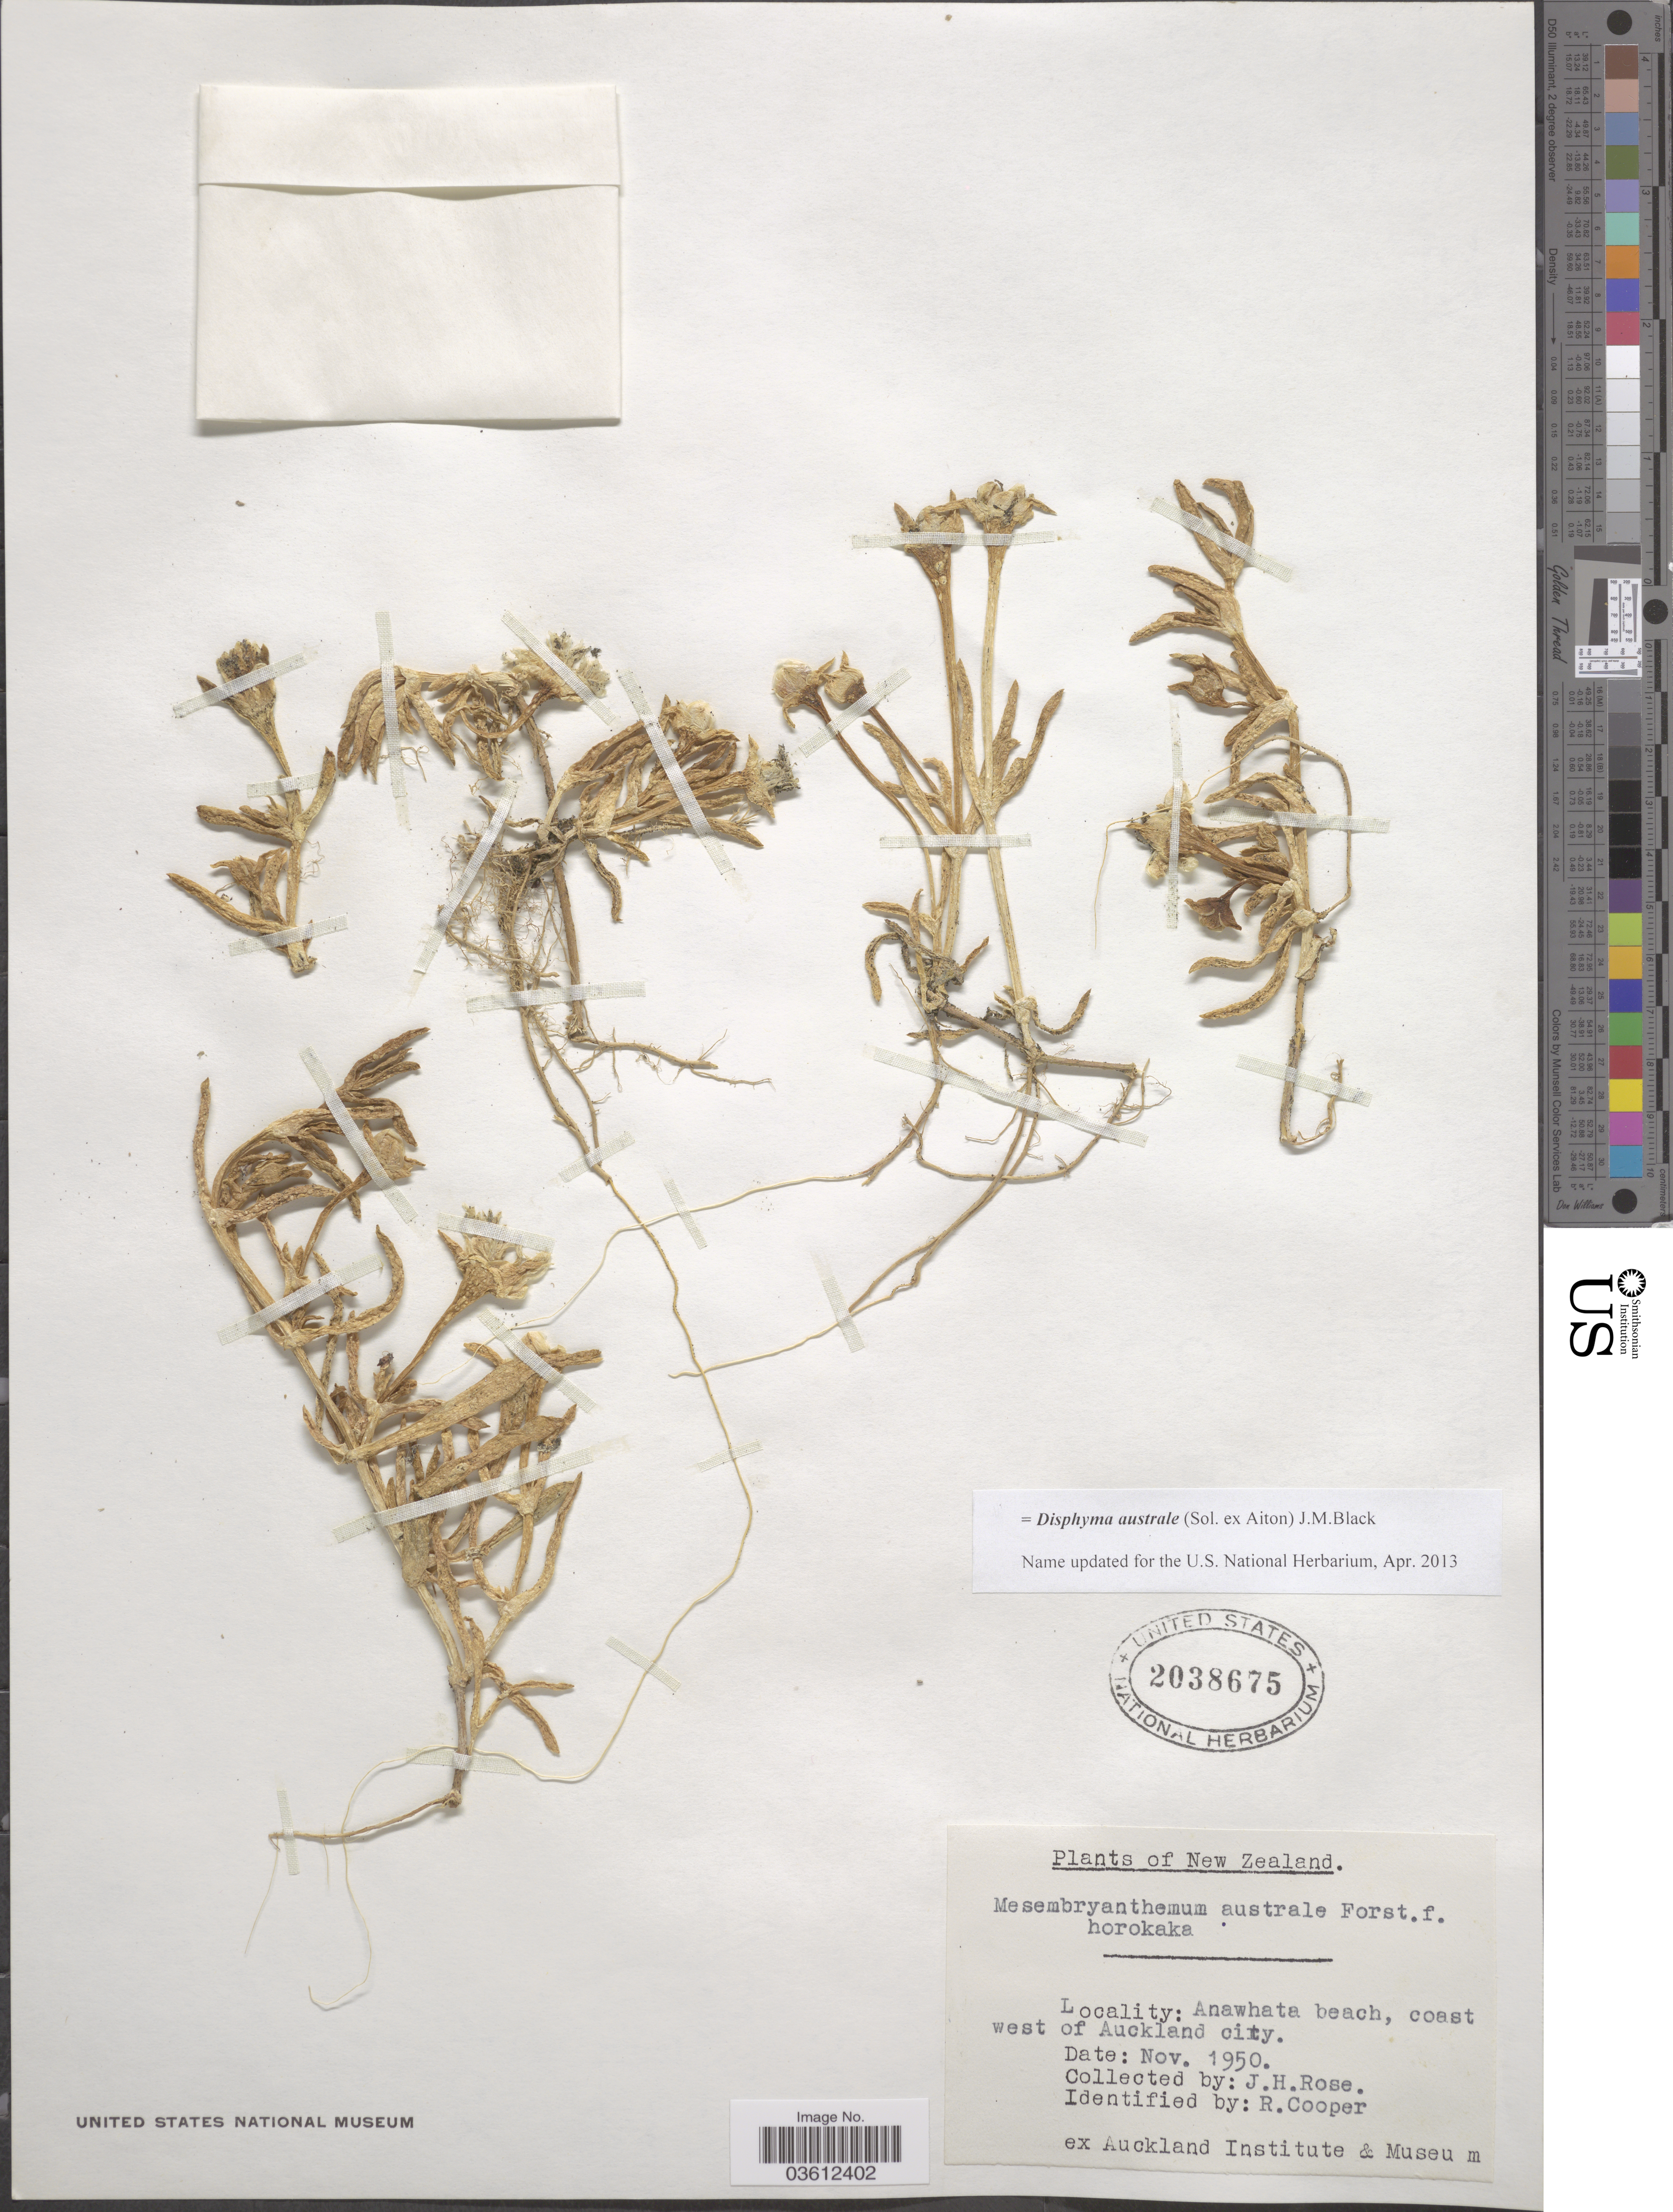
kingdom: Plantae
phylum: Tracheophyta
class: Magnoliopsida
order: Caryophyllales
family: Aizoaceae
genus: Disphyma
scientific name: Disphyma australe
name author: J.M. Black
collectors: J. H. Rose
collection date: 1950-11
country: New Zealand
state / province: Auckland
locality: Anawhata beach, coast west of Auckland city.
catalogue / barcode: US 2038675